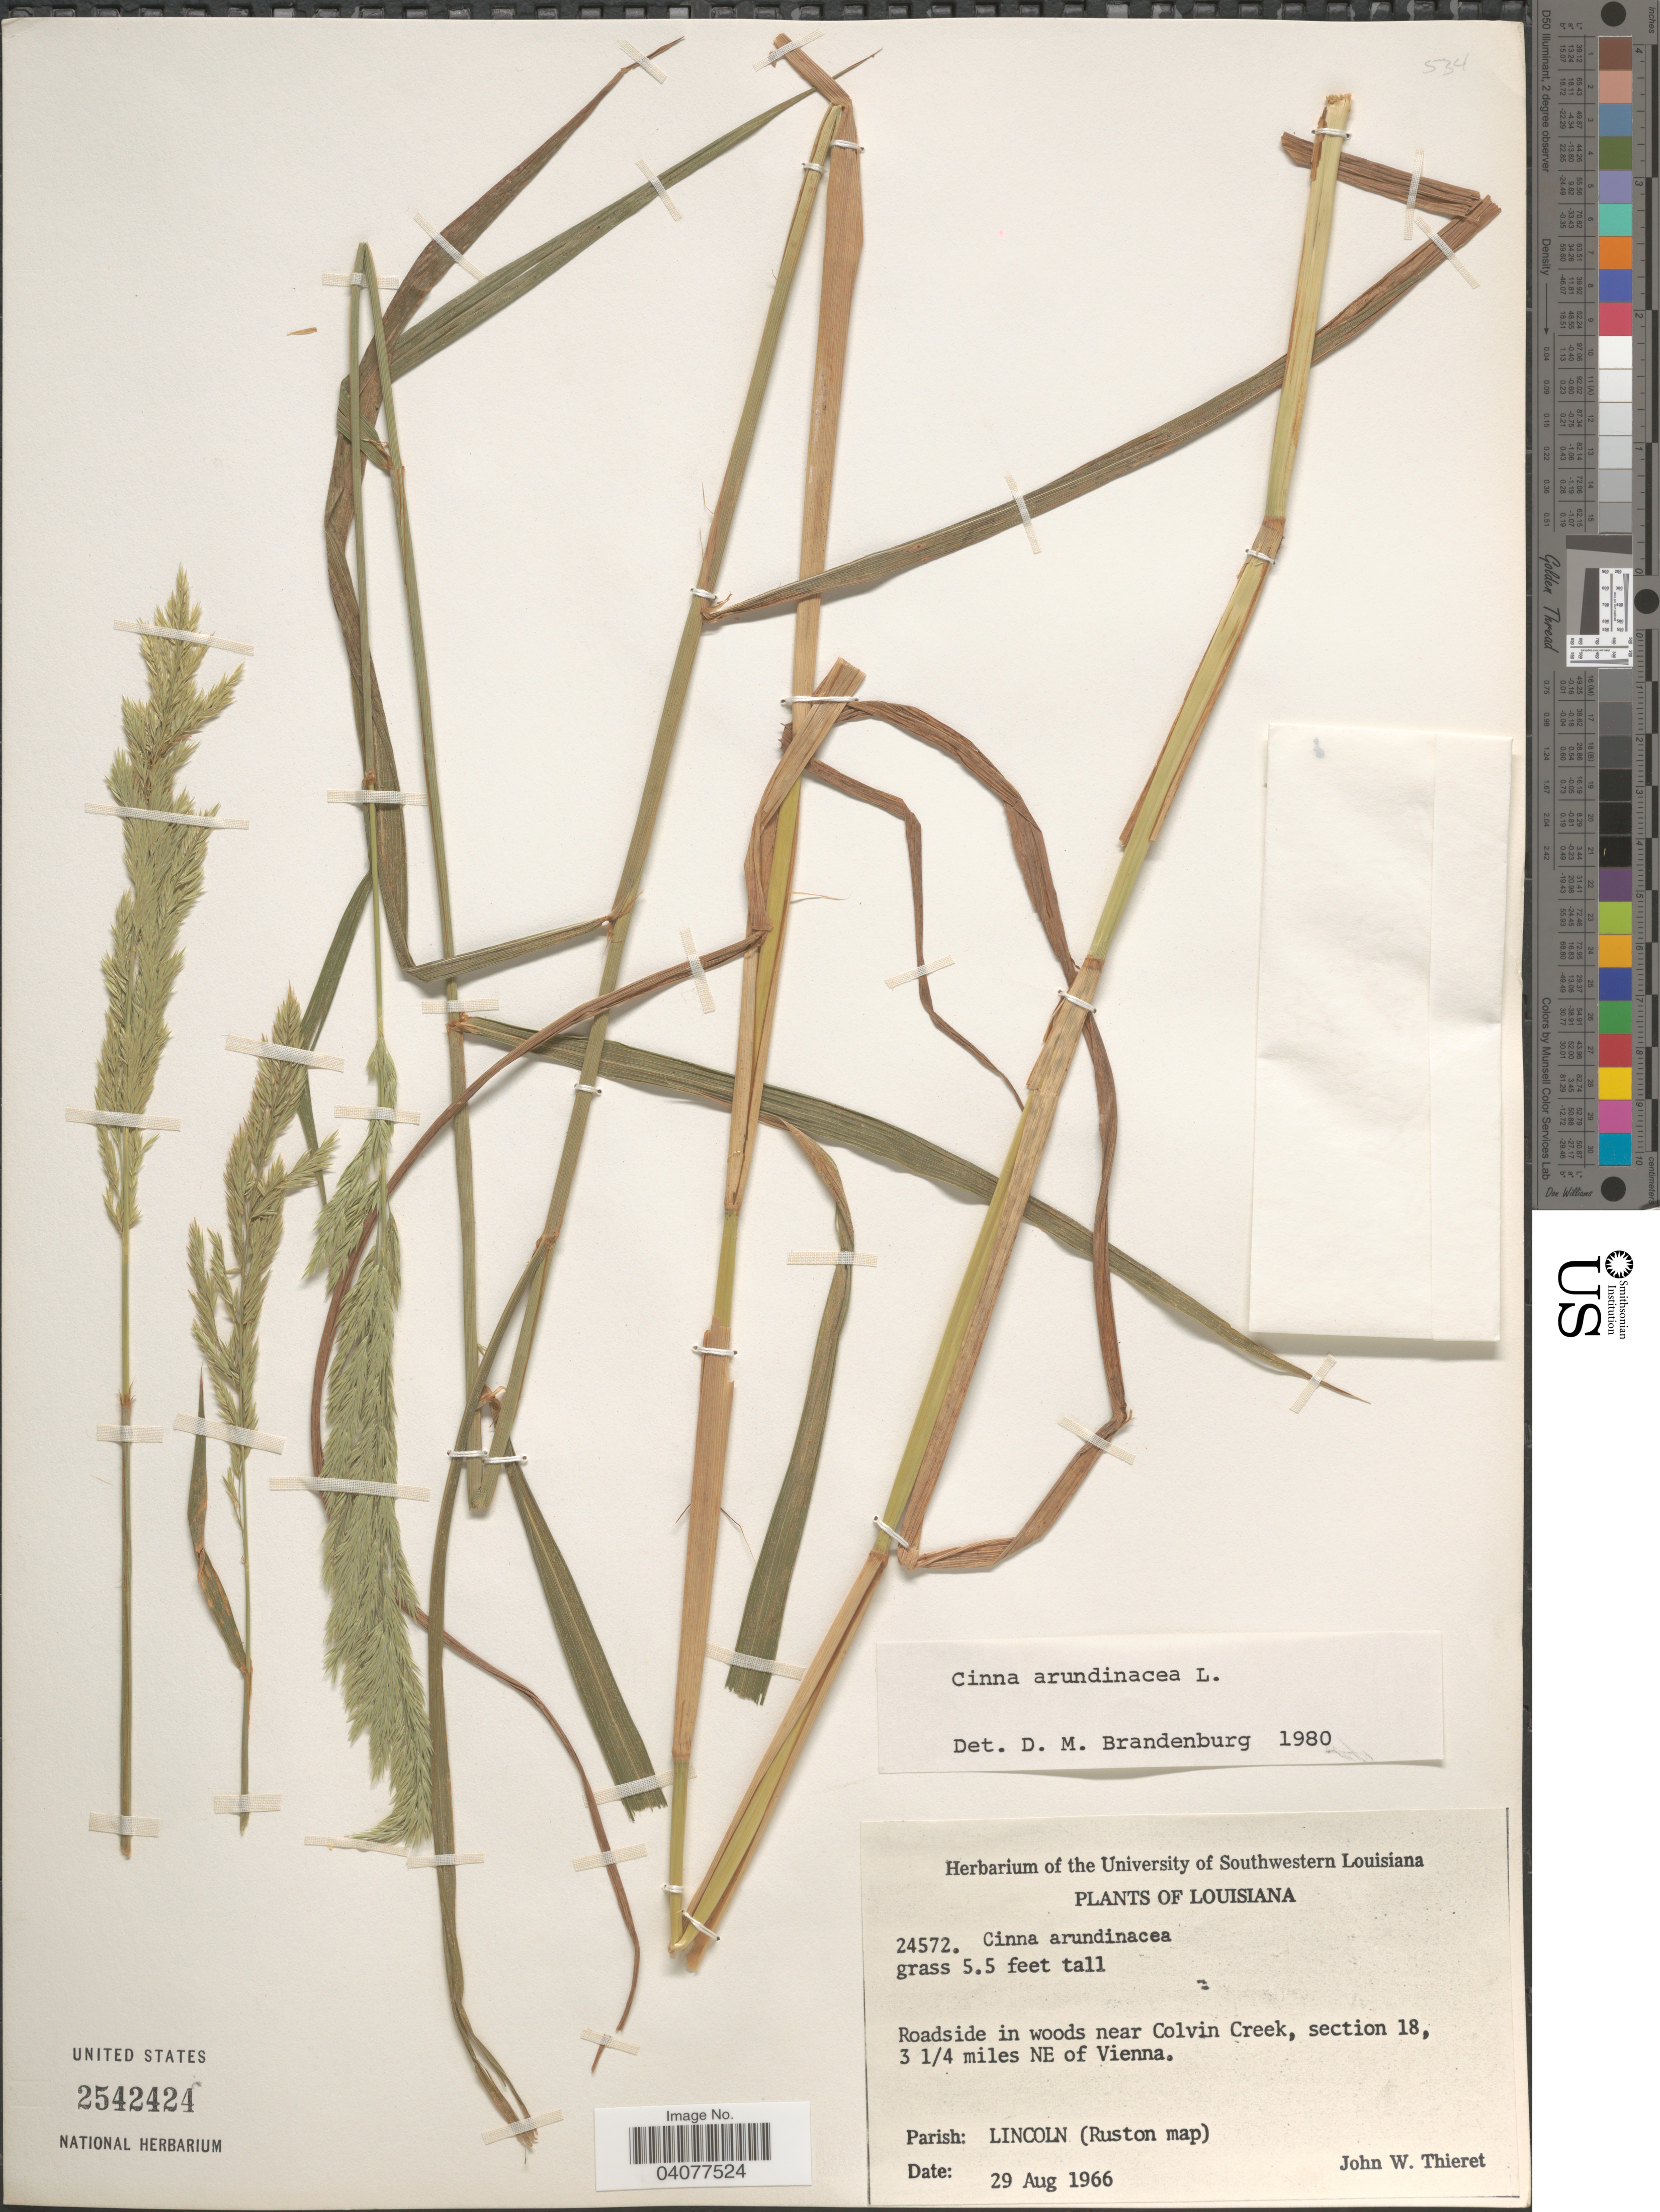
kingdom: Plantae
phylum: Tracheophyta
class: Liliopsida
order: Poales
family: Poaceae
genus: Cinna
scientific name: Cinna arundinacea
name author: L.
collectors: J. W. Thieret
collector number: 24572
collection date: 1966-08-29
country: United States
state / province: Louisiana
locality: Roadside in woods near Colvin Creek, section 18, 3 1/4 miles NE of Vienna. Parish: Lincoln (Ruston map).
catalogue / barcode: US 2542424